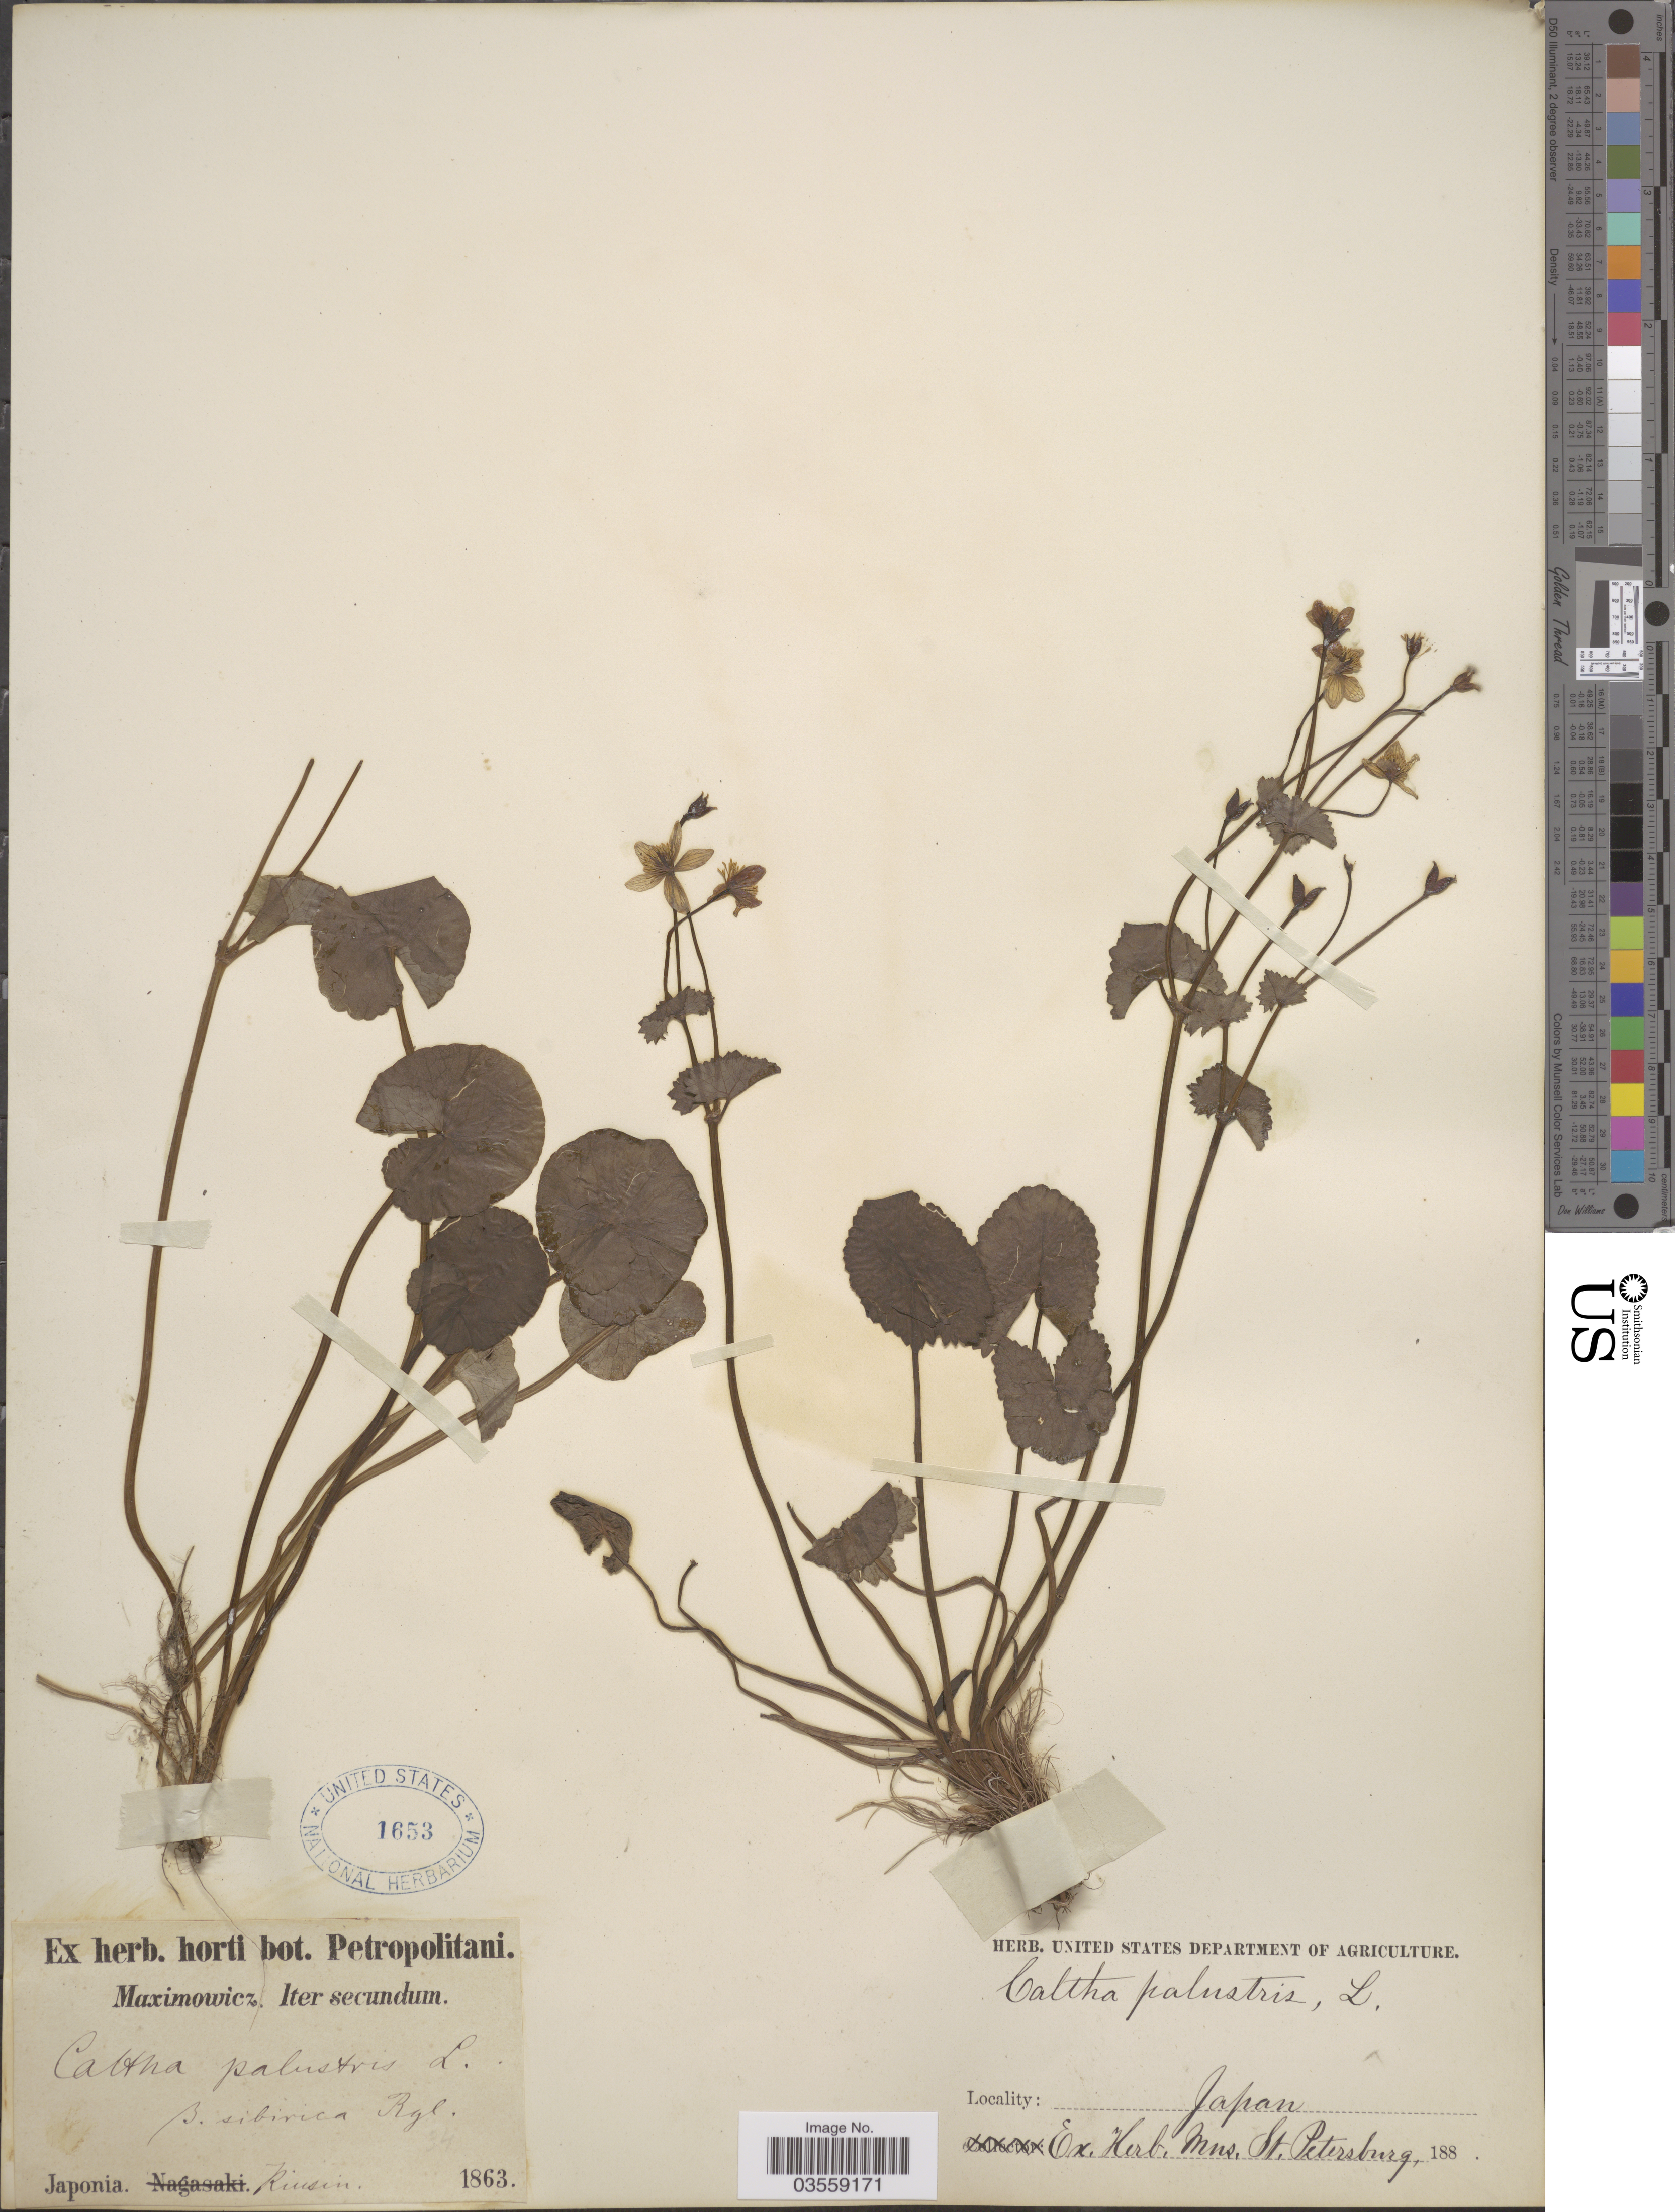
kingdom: Plantae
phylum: Tracheophyta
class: Magnoliopsida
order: Ranunculales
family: Ranunculaceae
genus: Caltha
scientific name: Caltha palustris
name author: L.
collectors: Maximowicz, --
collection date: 1863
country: Japan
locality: Japonia.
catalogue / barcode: US 1653